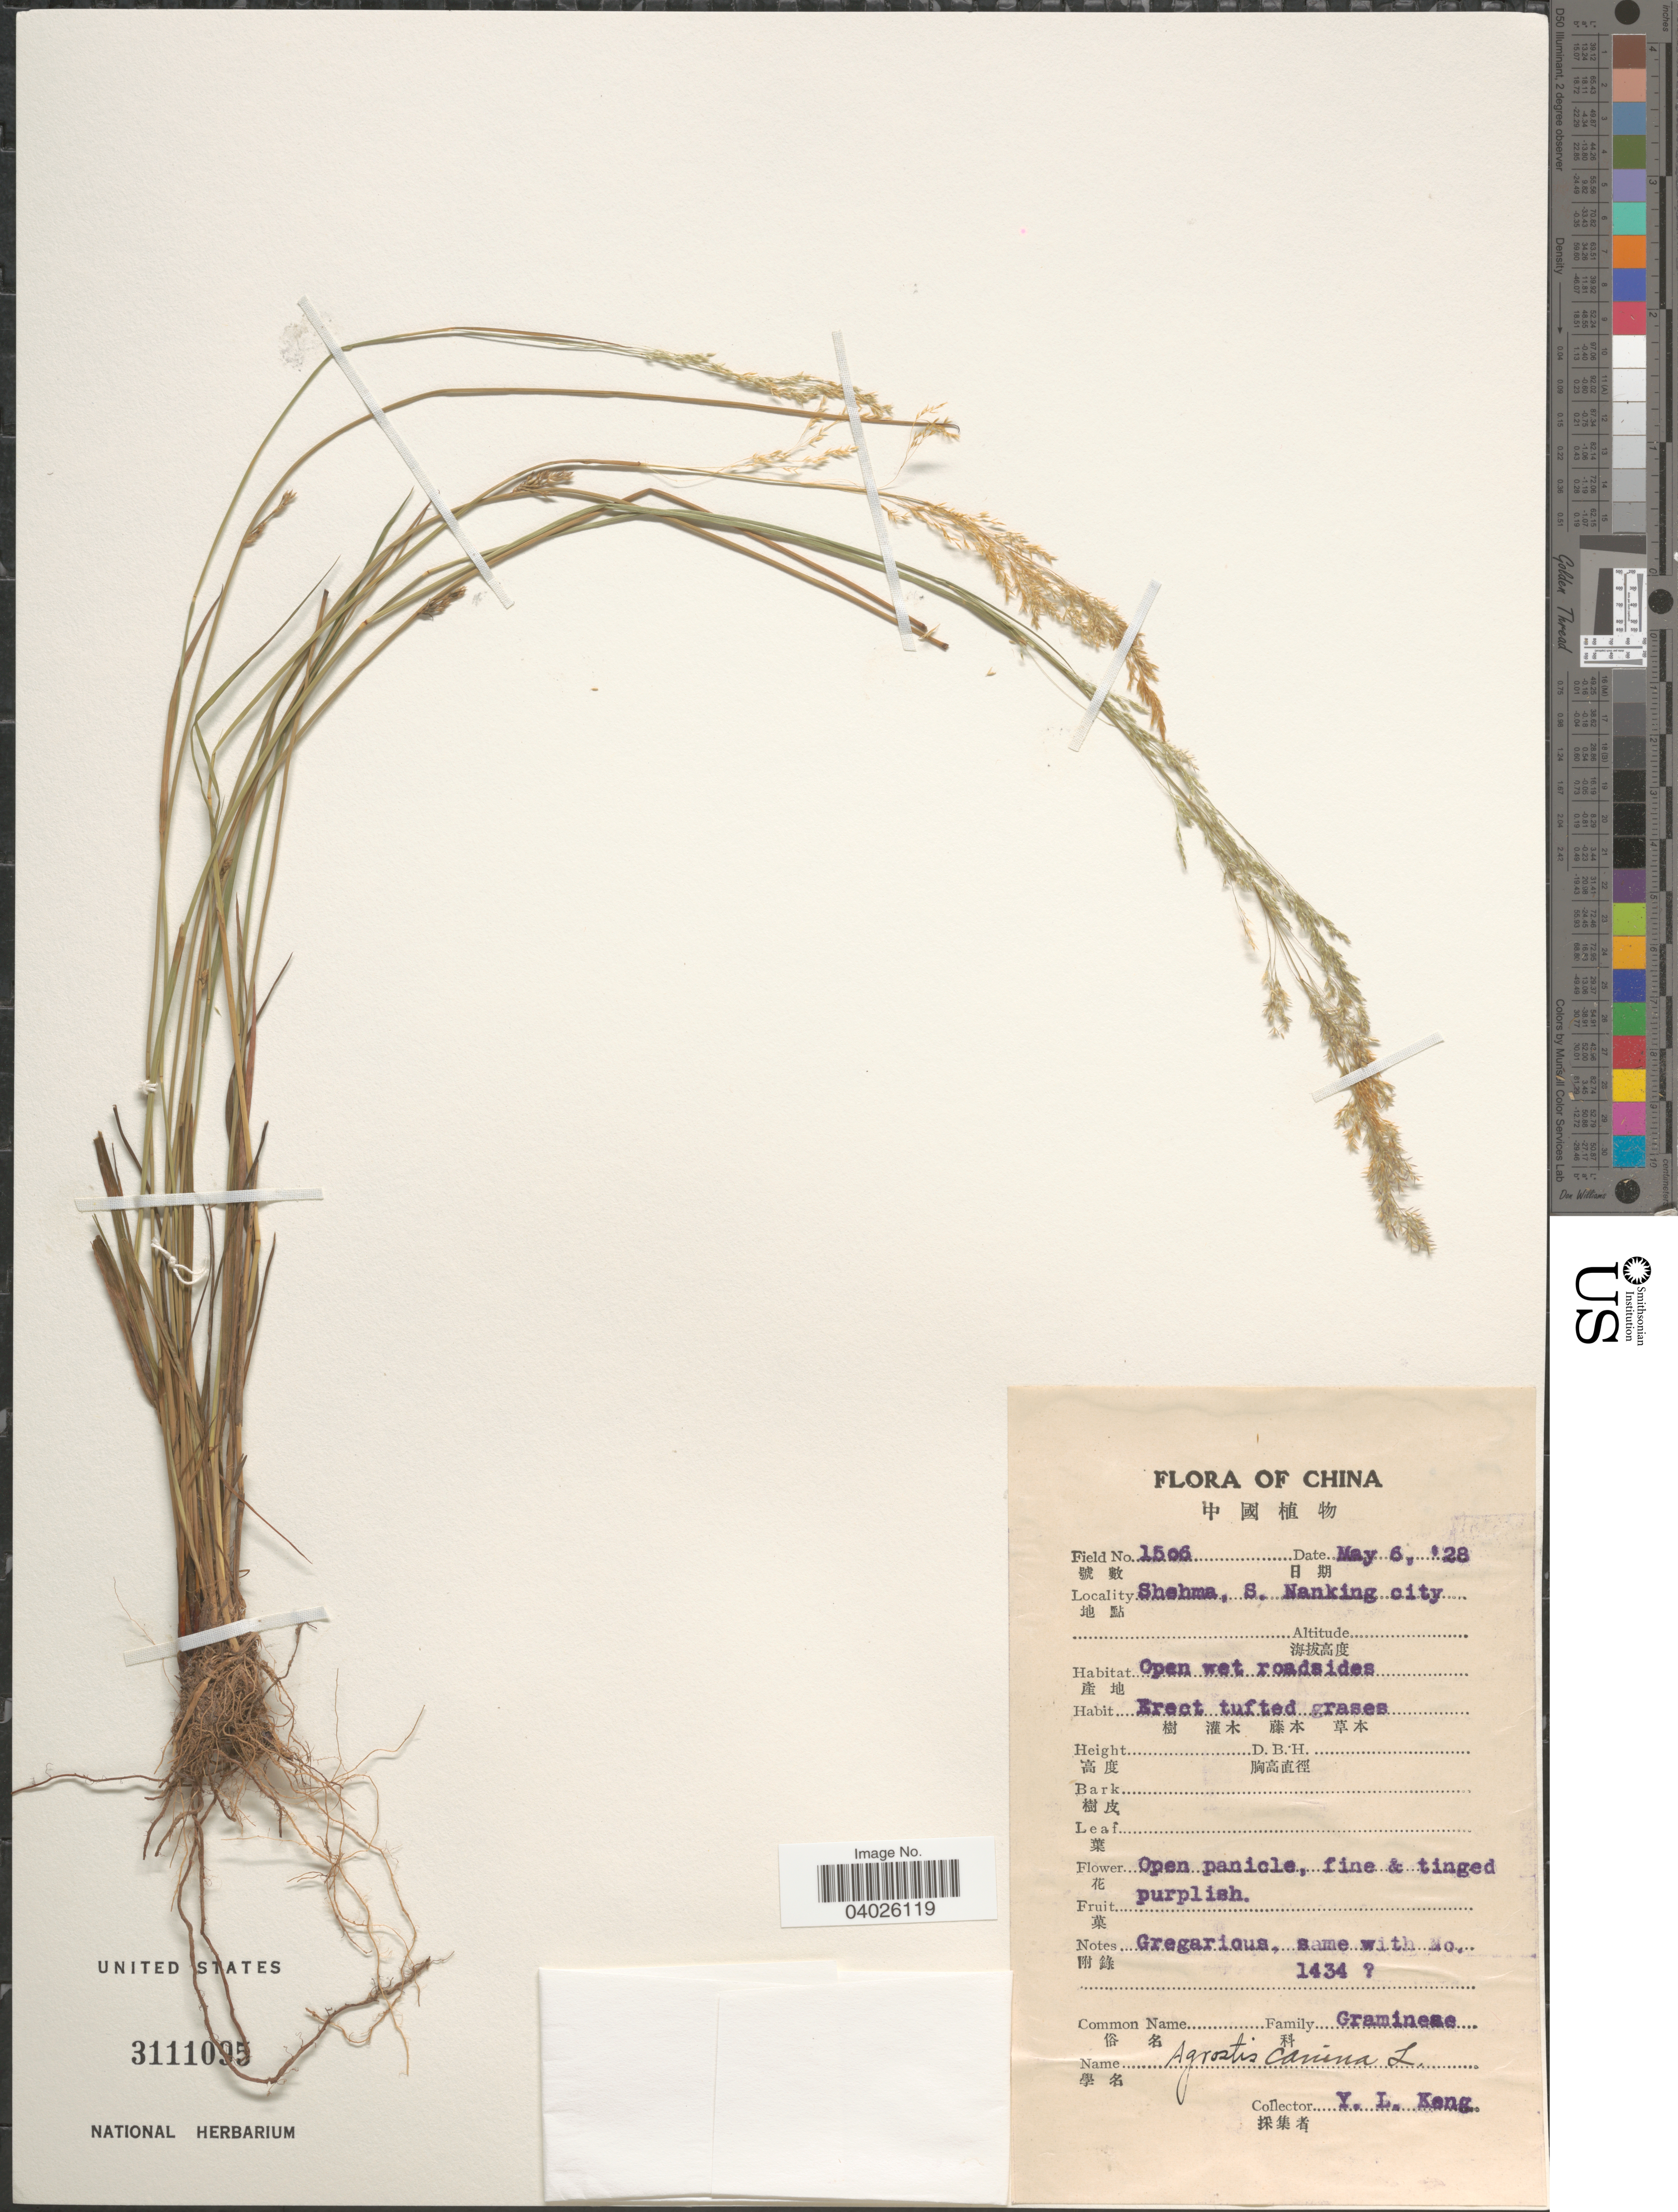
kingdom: Plantae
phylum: Tracheophyta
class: Liliopsida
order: Poales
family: Poaceae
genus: Agrostis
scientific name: Agrostis canina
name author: L.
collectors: Y. L. Keng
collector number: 1506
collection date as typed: Transcribed d/m/y: 6/5/28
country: China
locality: Shehma, S. Nanking city.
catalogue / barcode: US 3111095